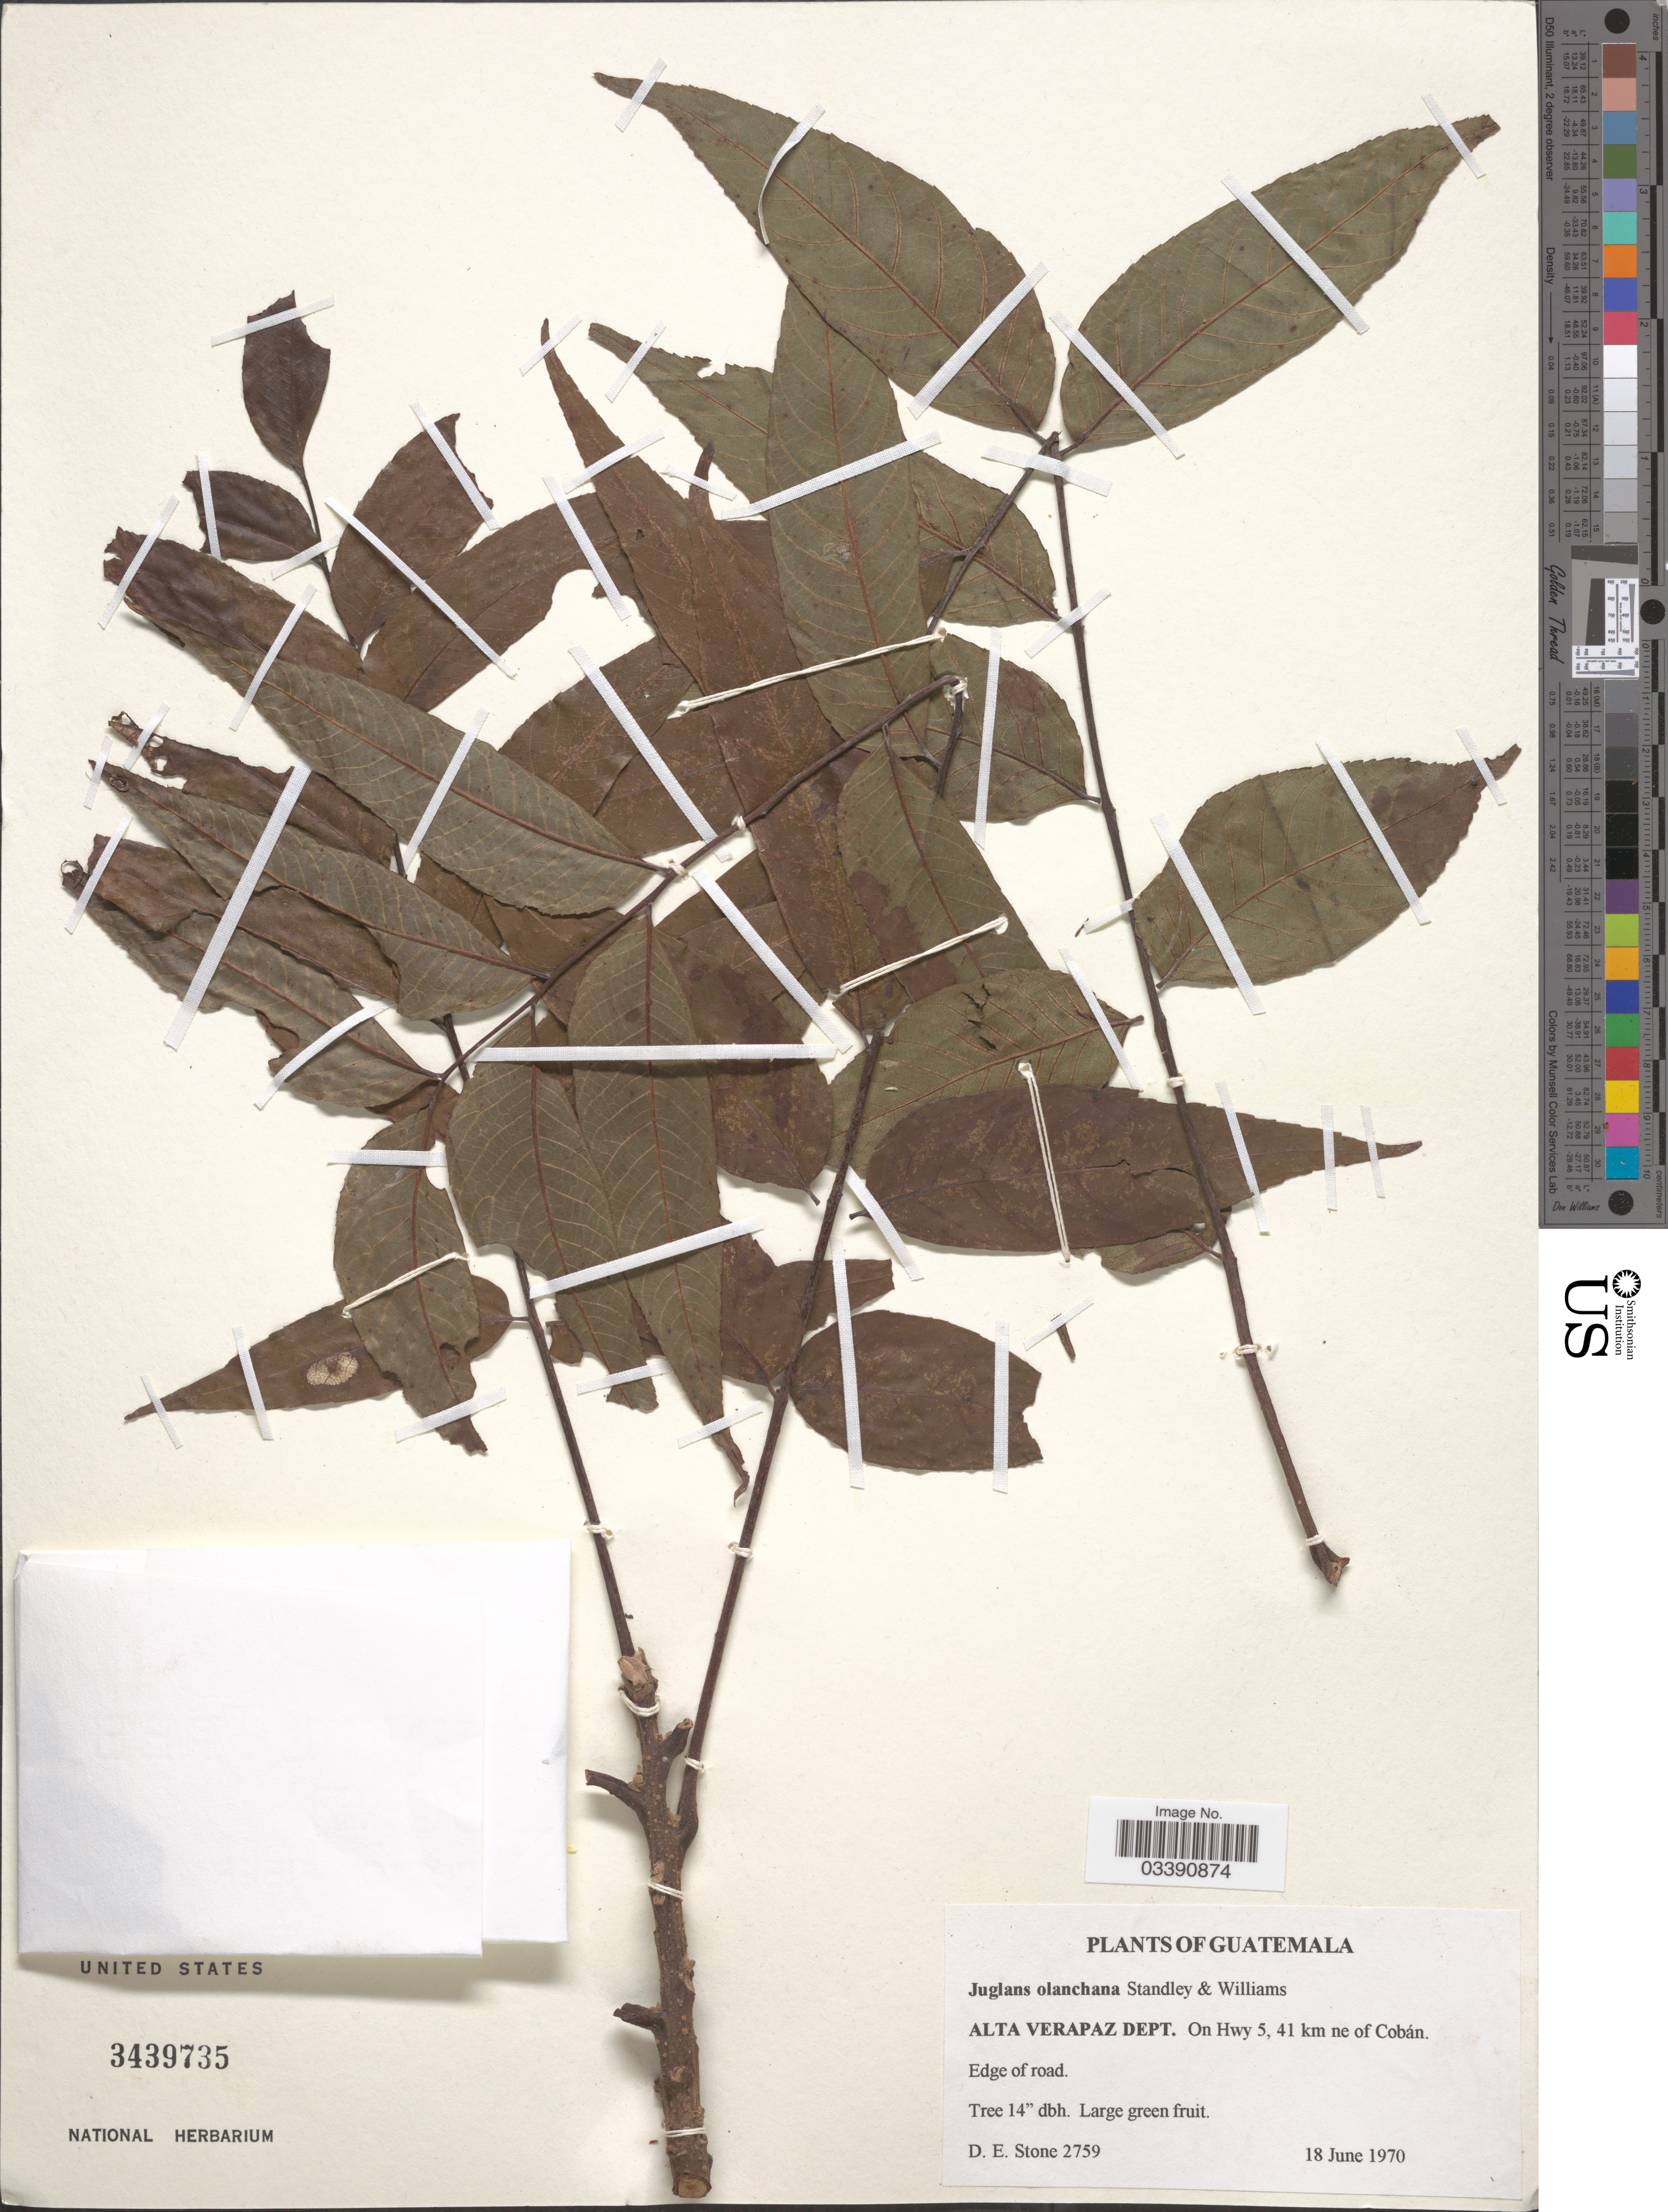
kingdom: Plantae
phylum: Tracheophyta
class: Magnoliopsida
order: Fagales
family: Juglandaceae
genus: Juglans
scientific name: Juglans olanchana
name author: Standl. & L.O. Williams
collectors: D. E. Stone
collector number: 2759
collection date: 1970-06-18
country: Guatemala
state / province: Alta Verapaz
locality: Alta Verapaz Dept. On Hwy 5, 41 km ne of Cobán.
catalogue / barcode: US 3439735